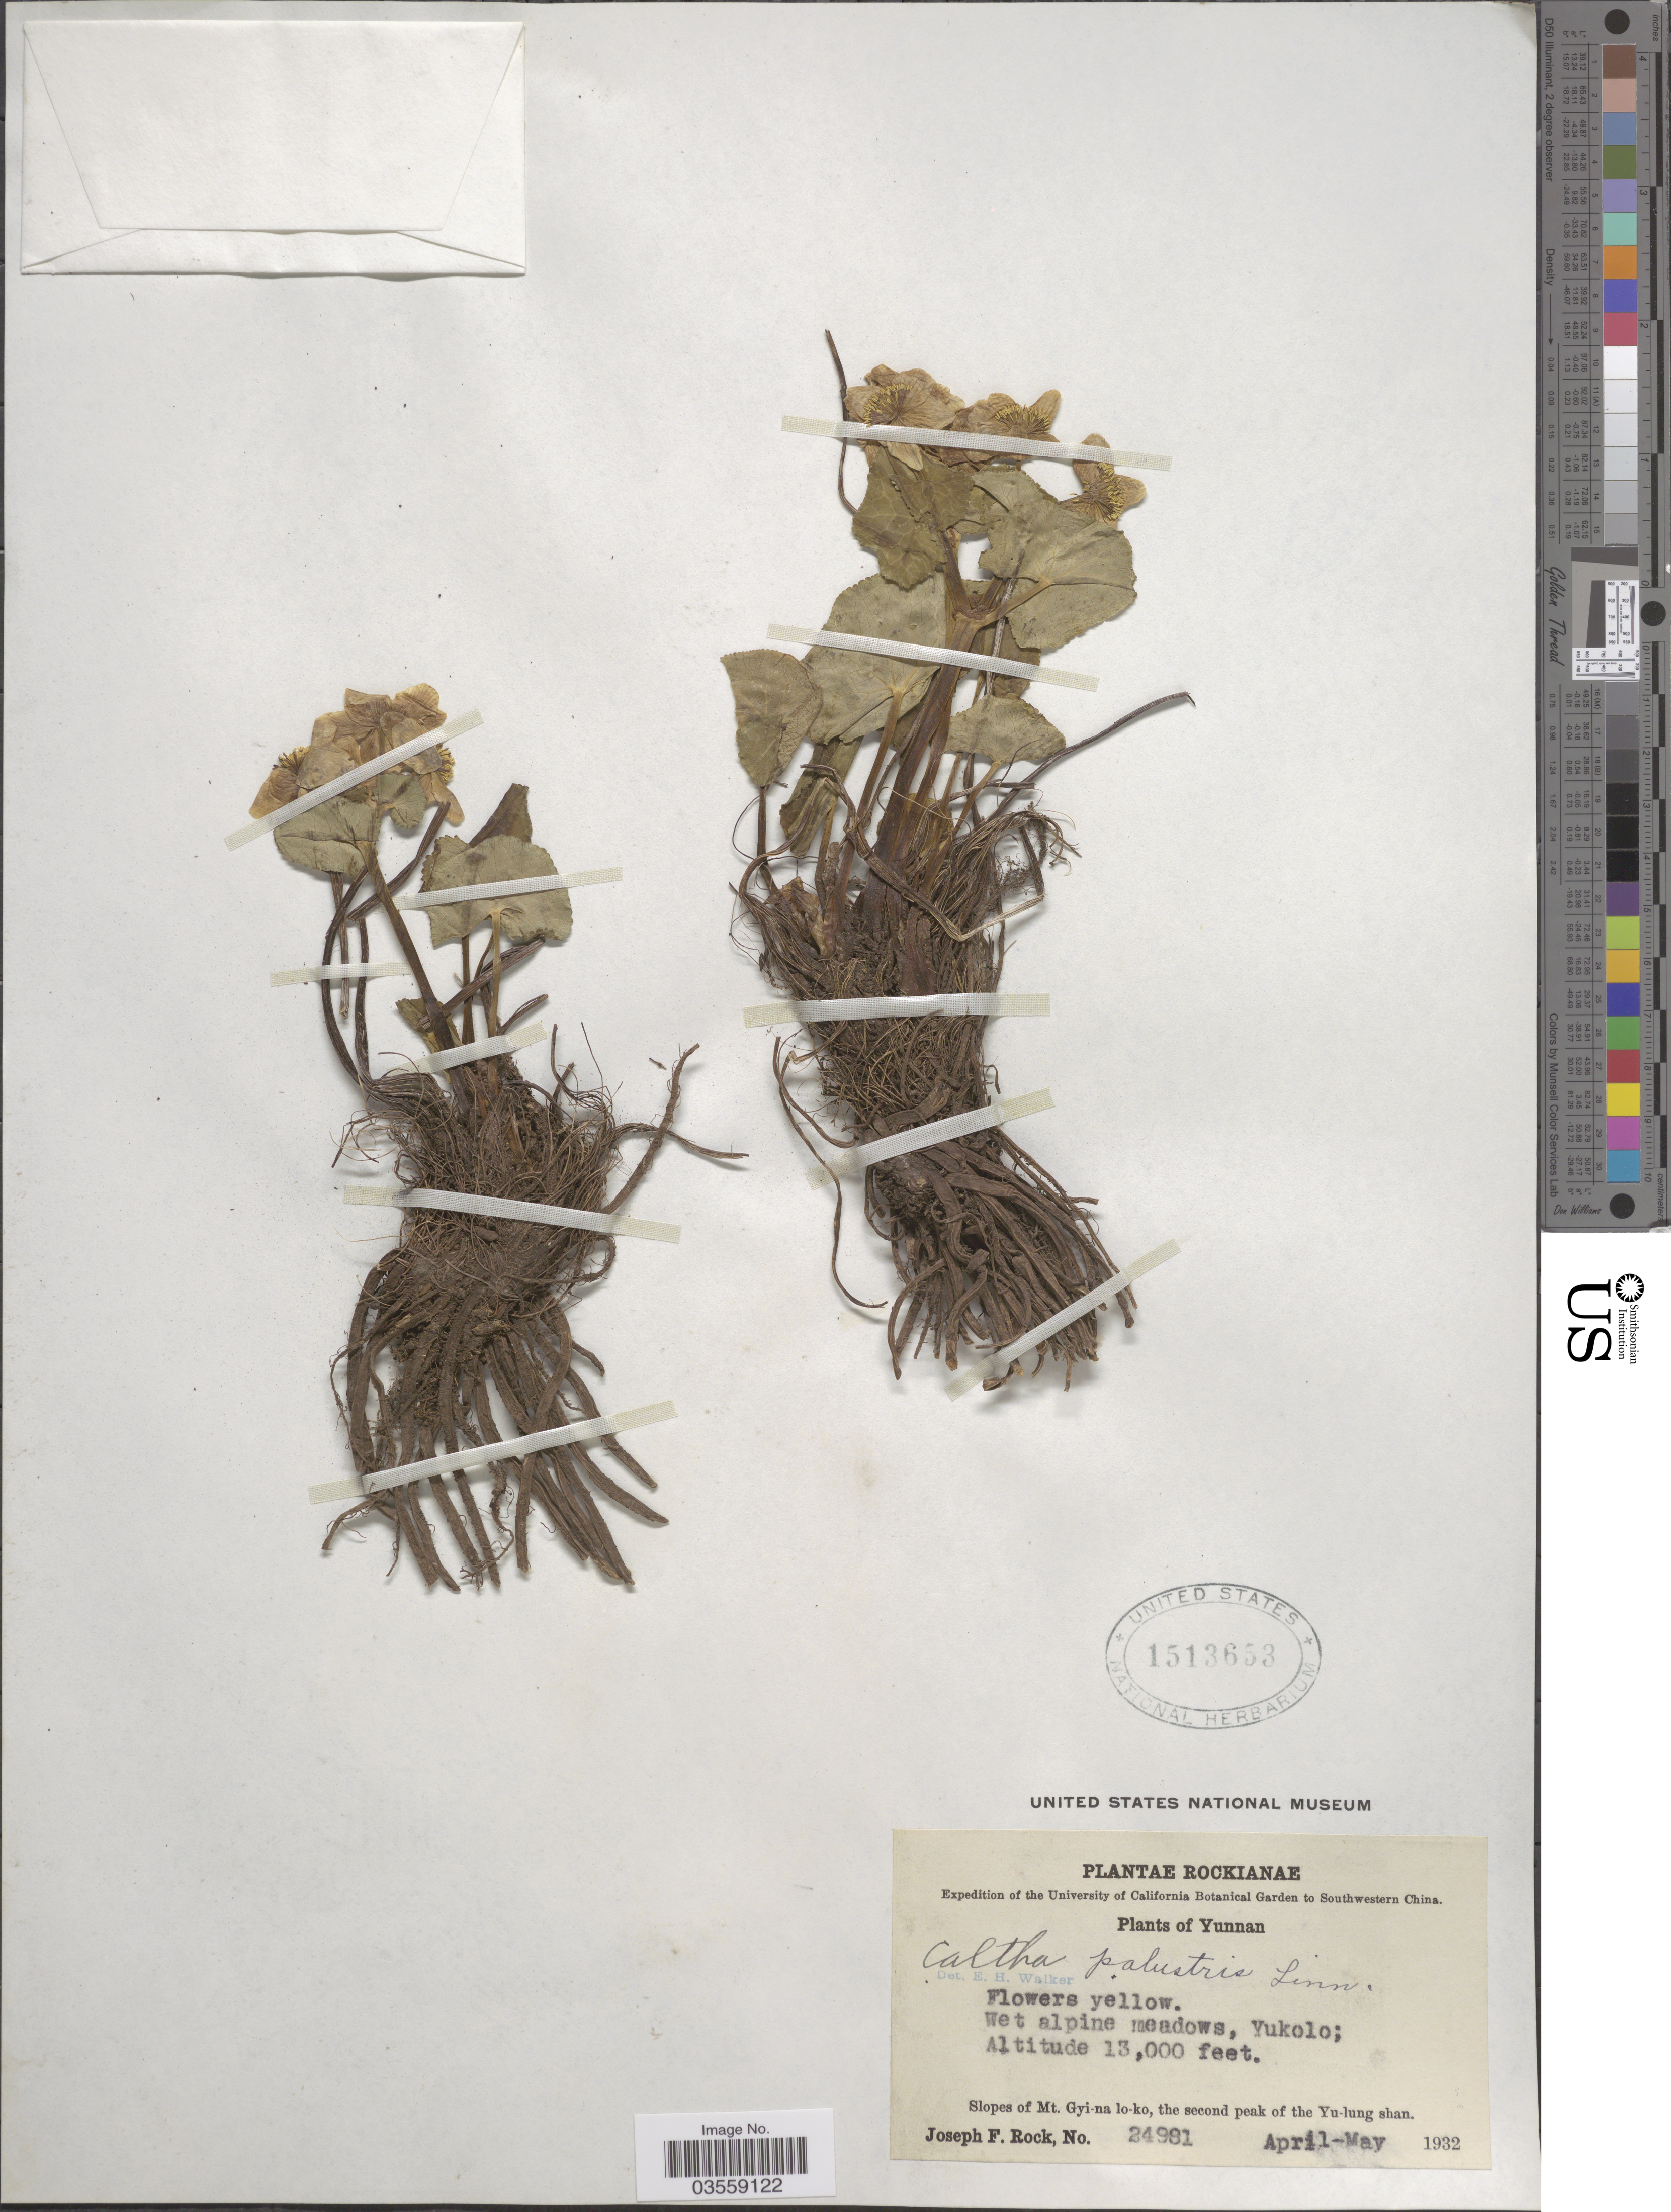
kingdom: Plantae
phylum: Tracheophyta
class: Magnoliopsida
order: Ranunculales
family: Ranunculaceae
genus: Caltha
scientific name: Caltha palustris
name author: L.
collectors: J. F. Rock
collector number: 24981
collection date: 1932-04/1932-05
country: China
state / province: Yunnan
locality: Wet alpine meadows, Yukolo. Slopes of Mt. Gyi-na lo-ko, the second peak of the Yu-lung shan.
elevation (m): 3962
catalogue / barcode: US 1513653